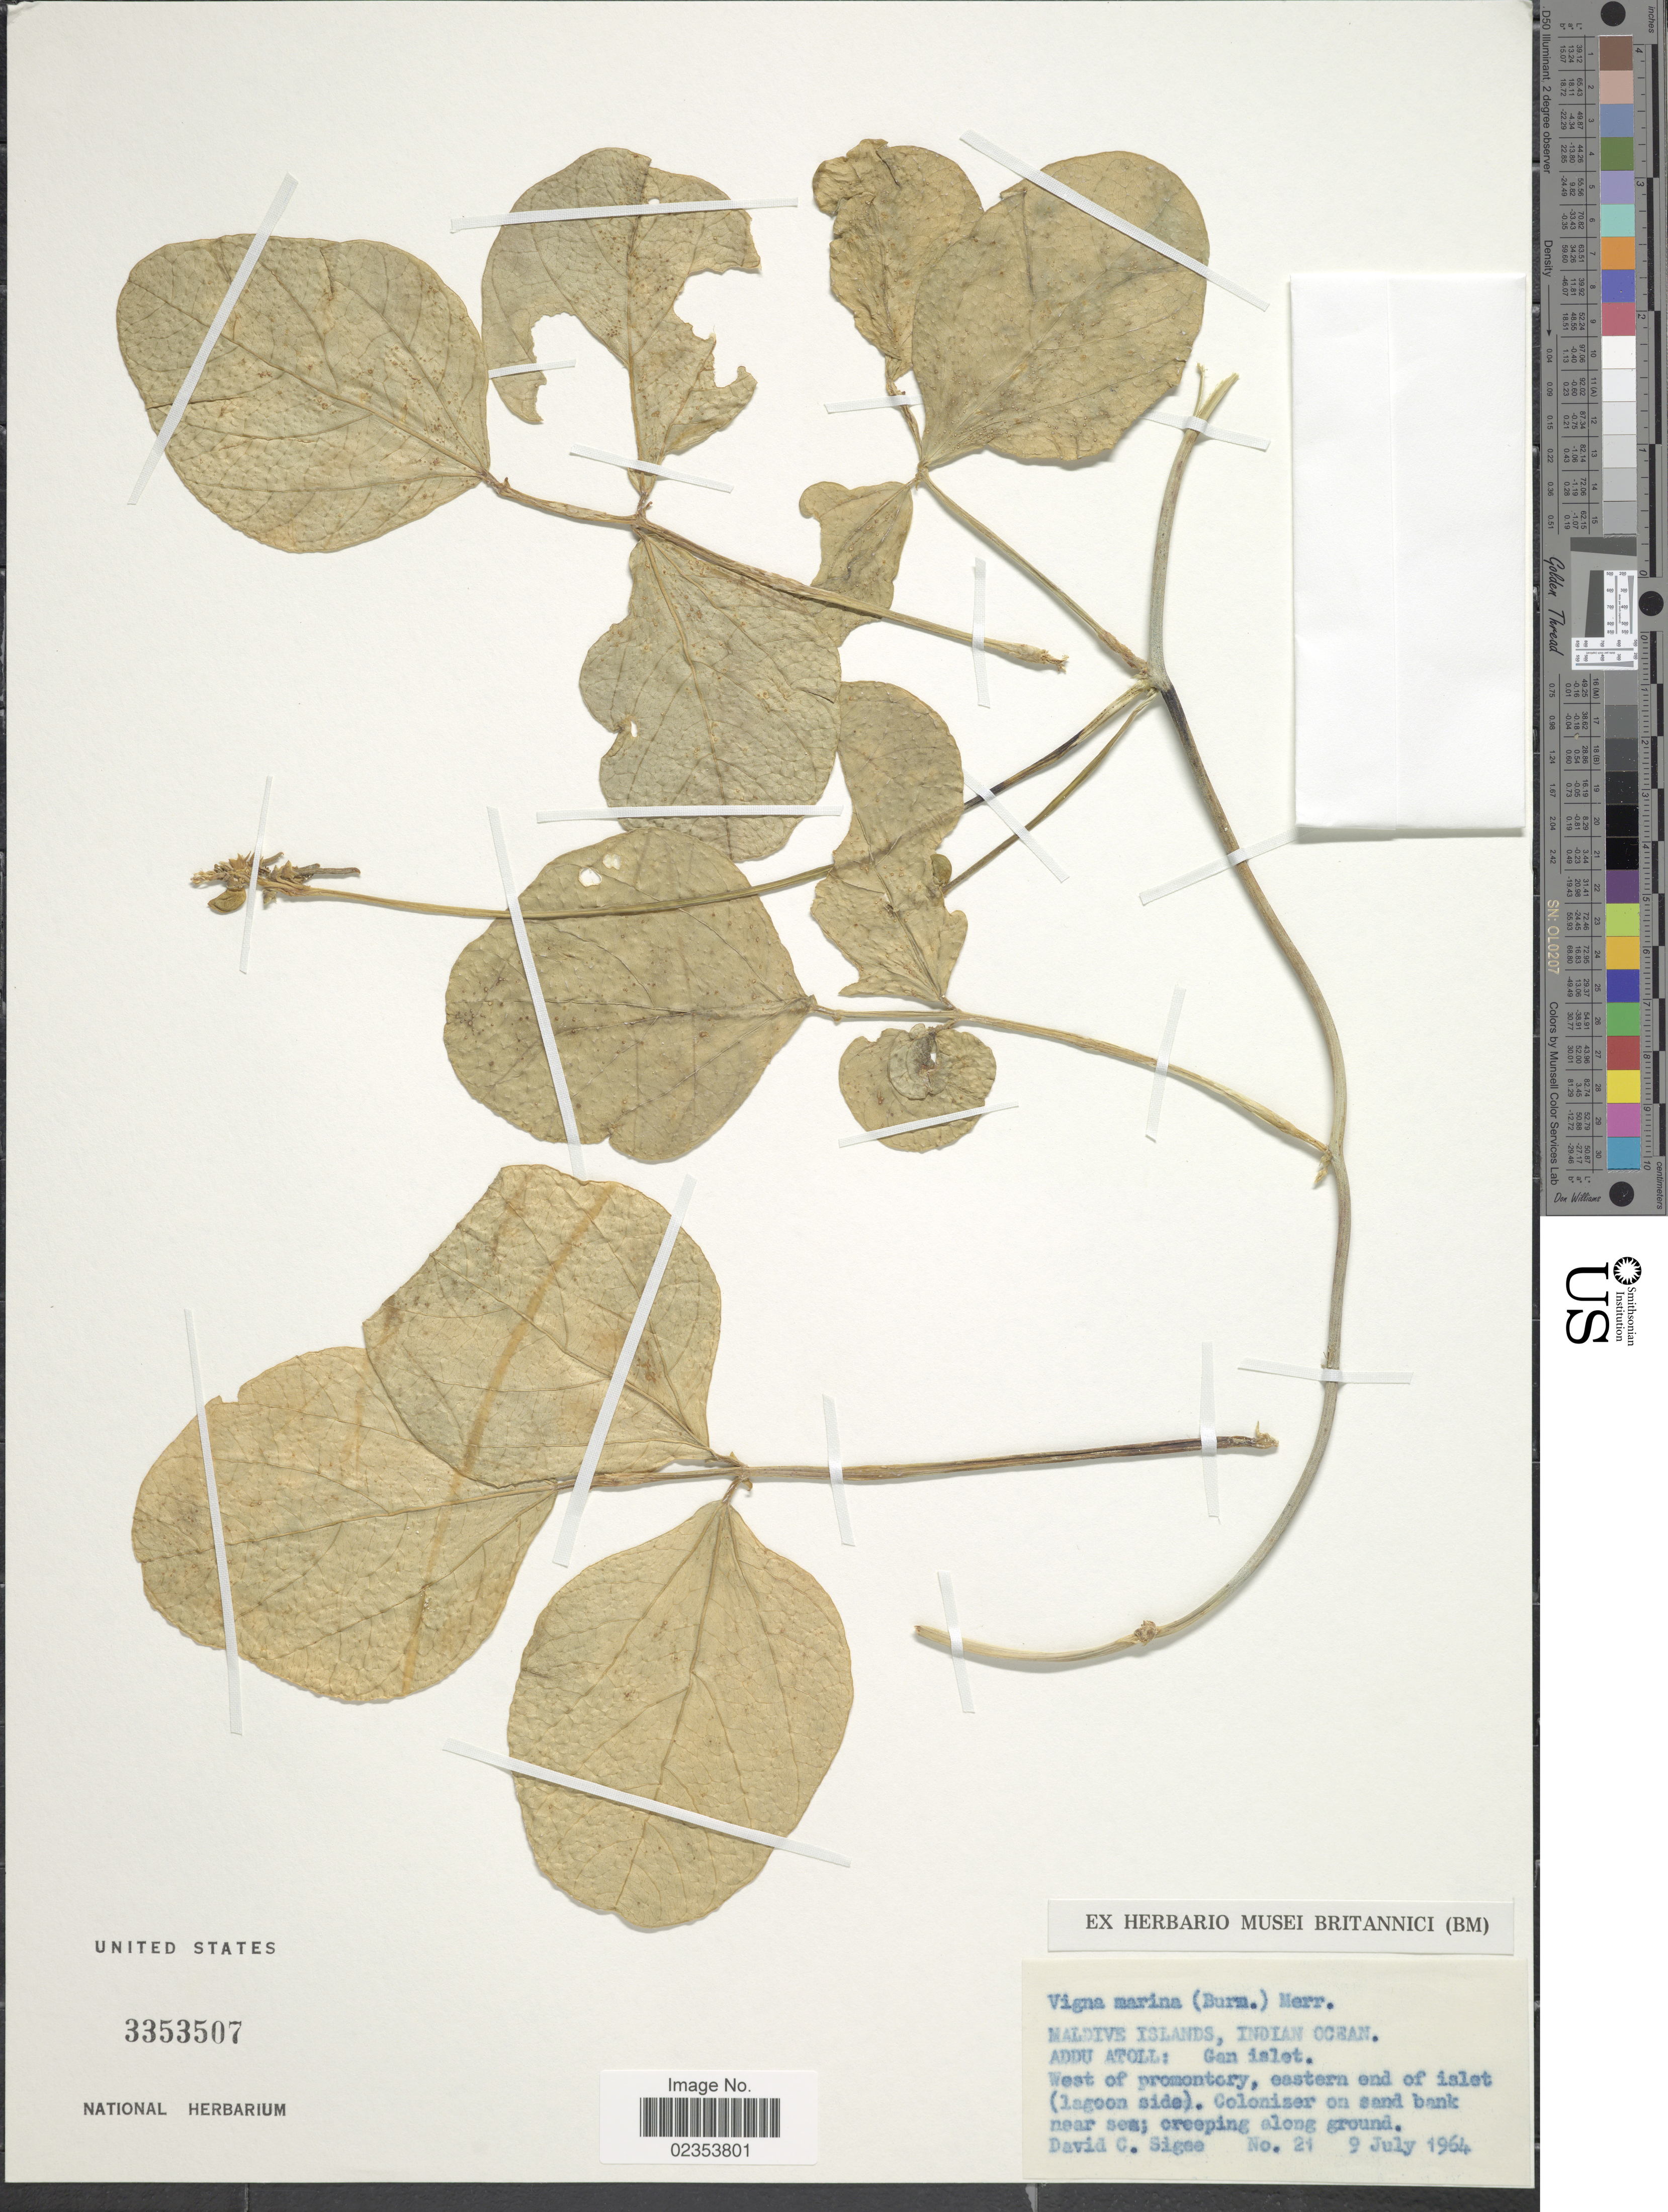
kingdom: Plantae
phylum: Tracheophyta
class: Magnoliopsida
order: Fabales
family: Fabaceae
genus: Vigna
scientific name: Vigna marina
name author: (Burm.) Merr.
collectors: D. C. Sigee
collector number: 21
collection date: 1964-07-09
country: Maldive Islands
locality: Indian Ocean. Addu Atoll: Gan islet. West of promontory, eastern end of islet (lagoon side)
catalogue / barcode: US 3353507